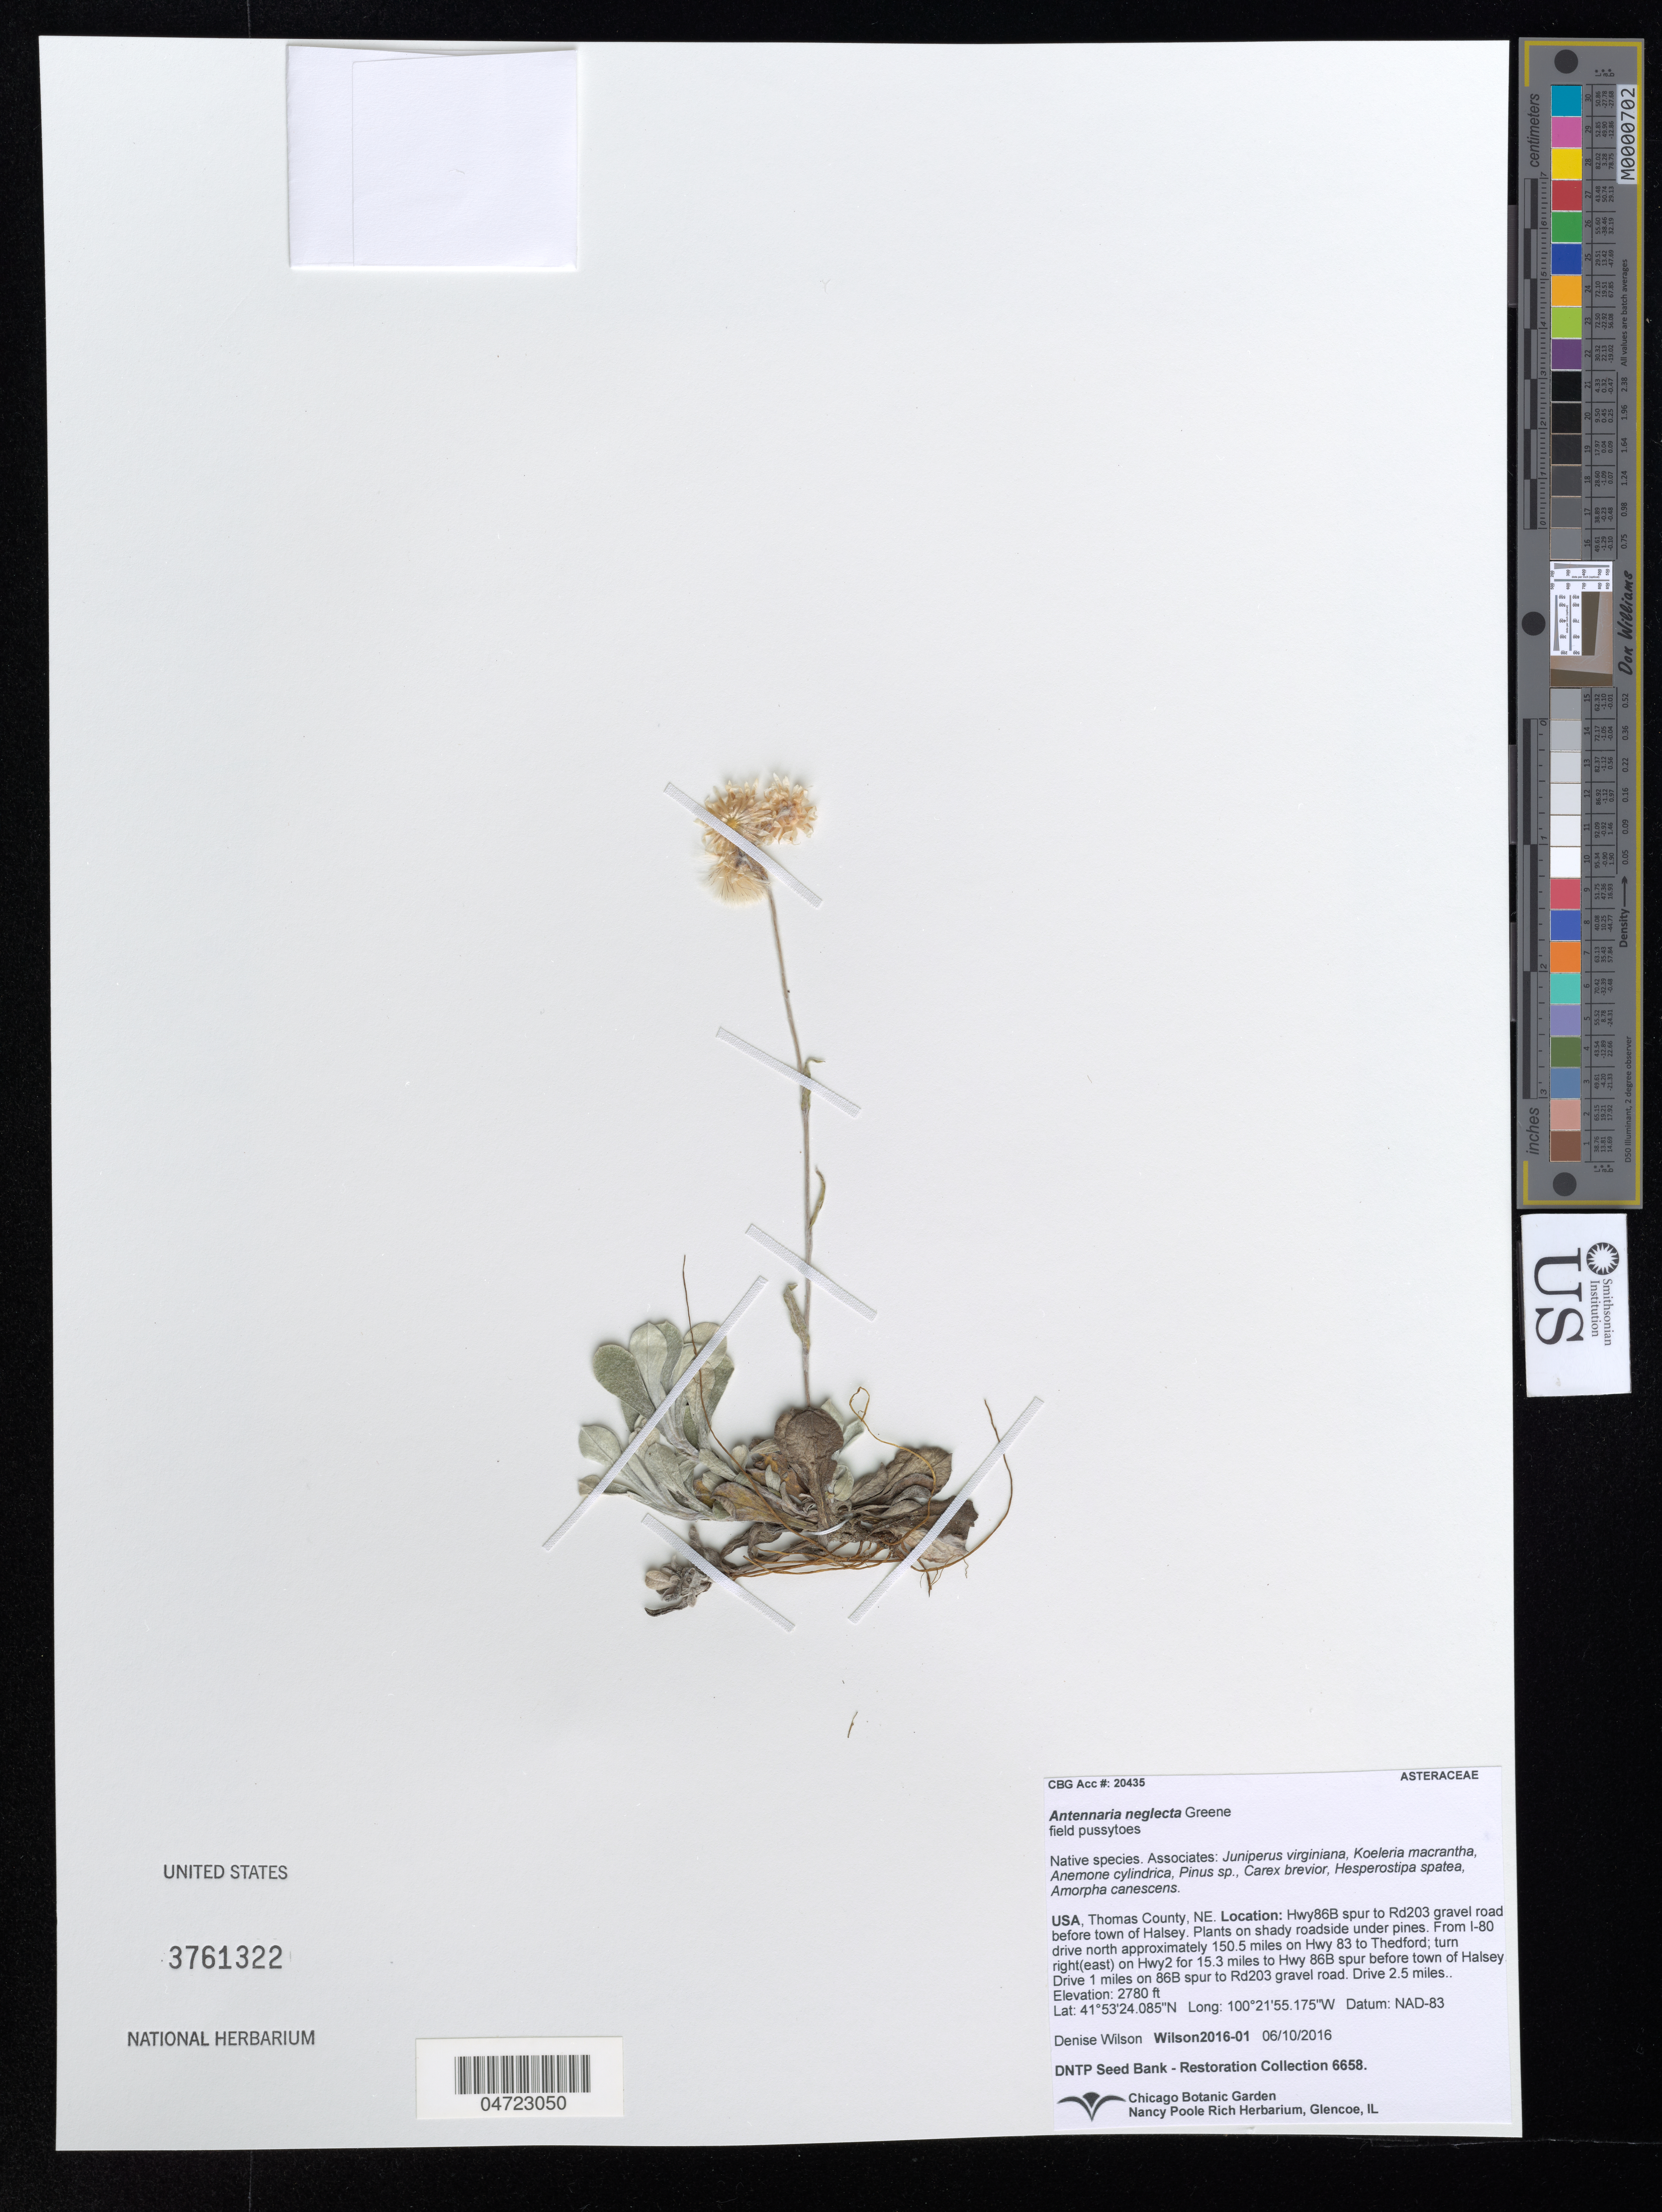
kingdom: Plantae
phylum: Tracheophyta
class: Magnoliopsida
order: Asterales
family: Asteraceae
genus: Antennaria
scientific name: Antennaria neglecta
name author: Greene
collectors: D. Wilson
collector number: Wilson2016-01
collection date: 2016-06-10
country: United States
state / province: Nebraska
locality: Thomas County, NE. Hwy86B spur to Rd203 gravel road before town of Halsey. Plants om shady roadside under pines. From I-80 drive north approximately 150.5 miles on Hwy 83 to Thedford; turn right(east) on Hwy2 for 15.3 miles to Hwy 86B spur before town of Halsey Drive 1 miles on 86B spur to Rd203 gravel road. Drive 2.5 miles.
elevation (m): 847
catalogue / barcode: US 3761322